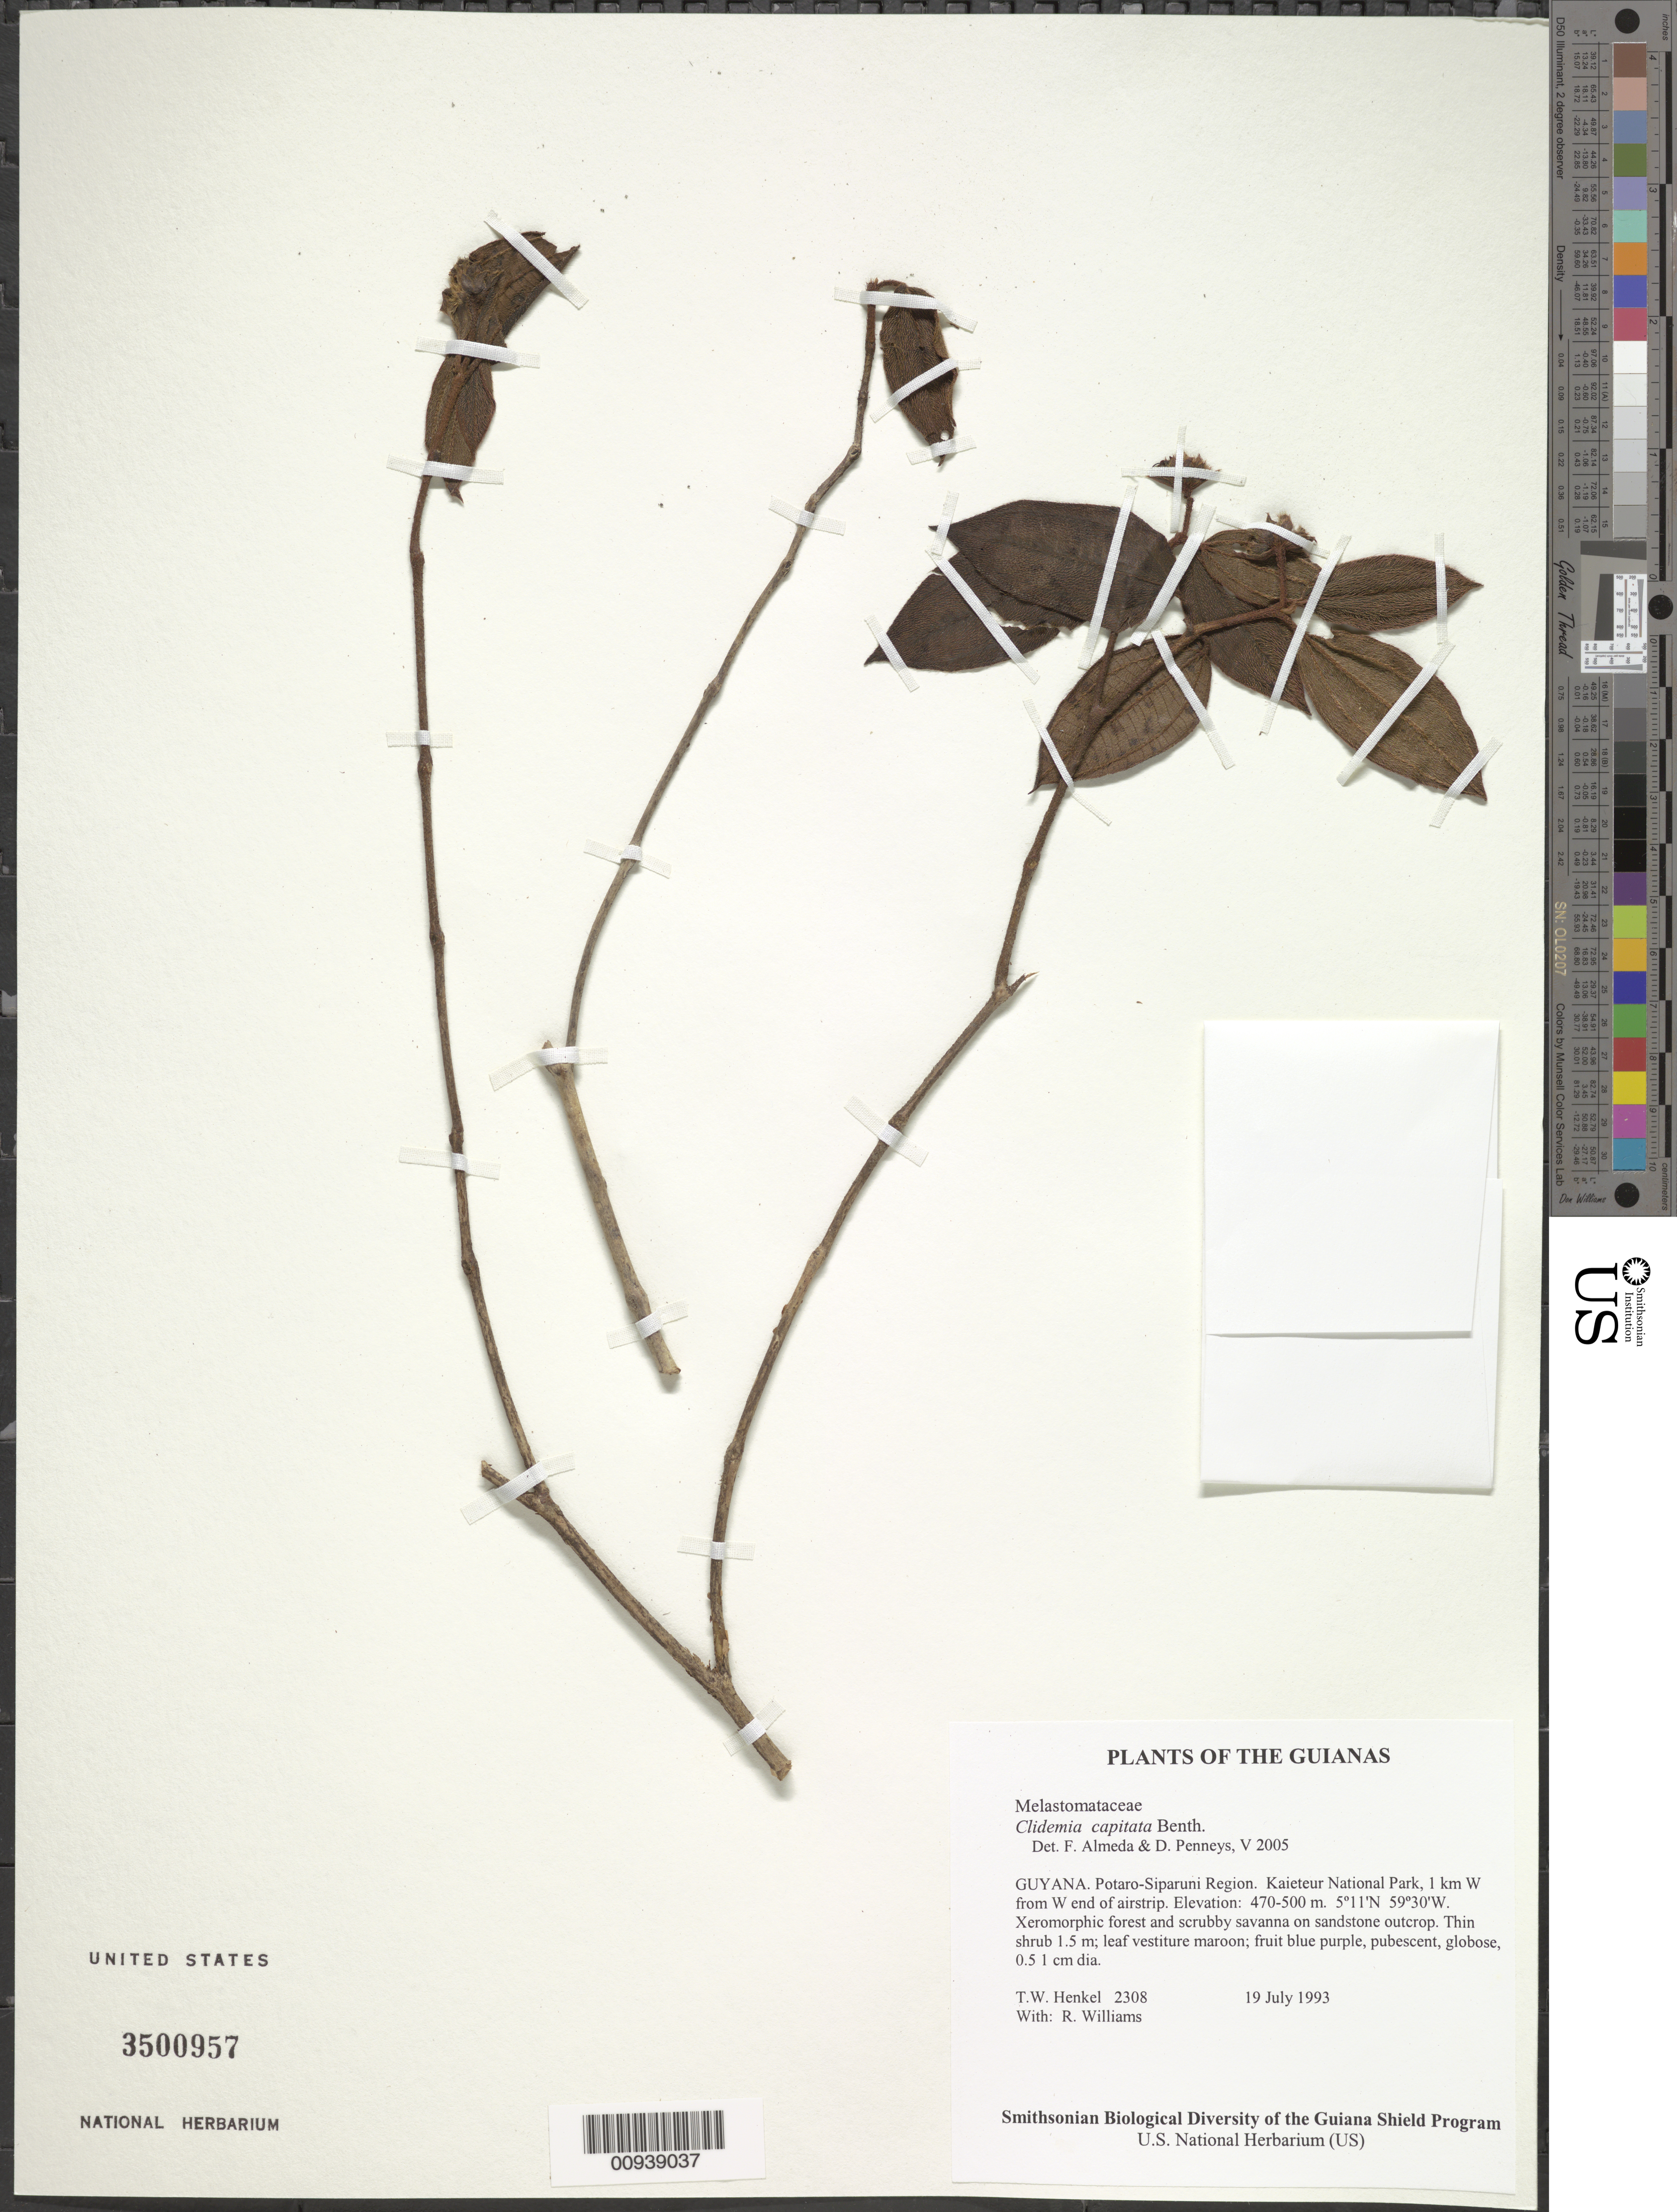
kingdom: Plantae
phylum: Tracheophyta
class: Magnoliopsida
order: Myrtales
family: Melastomataceae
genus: Clidemia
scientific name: Clidemia capitata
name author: Benth.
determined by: Almeda, F.; Penneys, D. S.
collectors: T. Henkel & R. Williams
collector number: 2308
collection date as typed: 19 July 1993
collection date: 1993-07-19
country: Guyana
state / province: Potaro-Siparuni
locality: Kaieteur National Park, 1 km W from W end of airstrip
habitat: Xeromorphic forest and scrubby savanna on sandstone outcrop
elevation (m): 470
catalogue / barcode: US 3500957